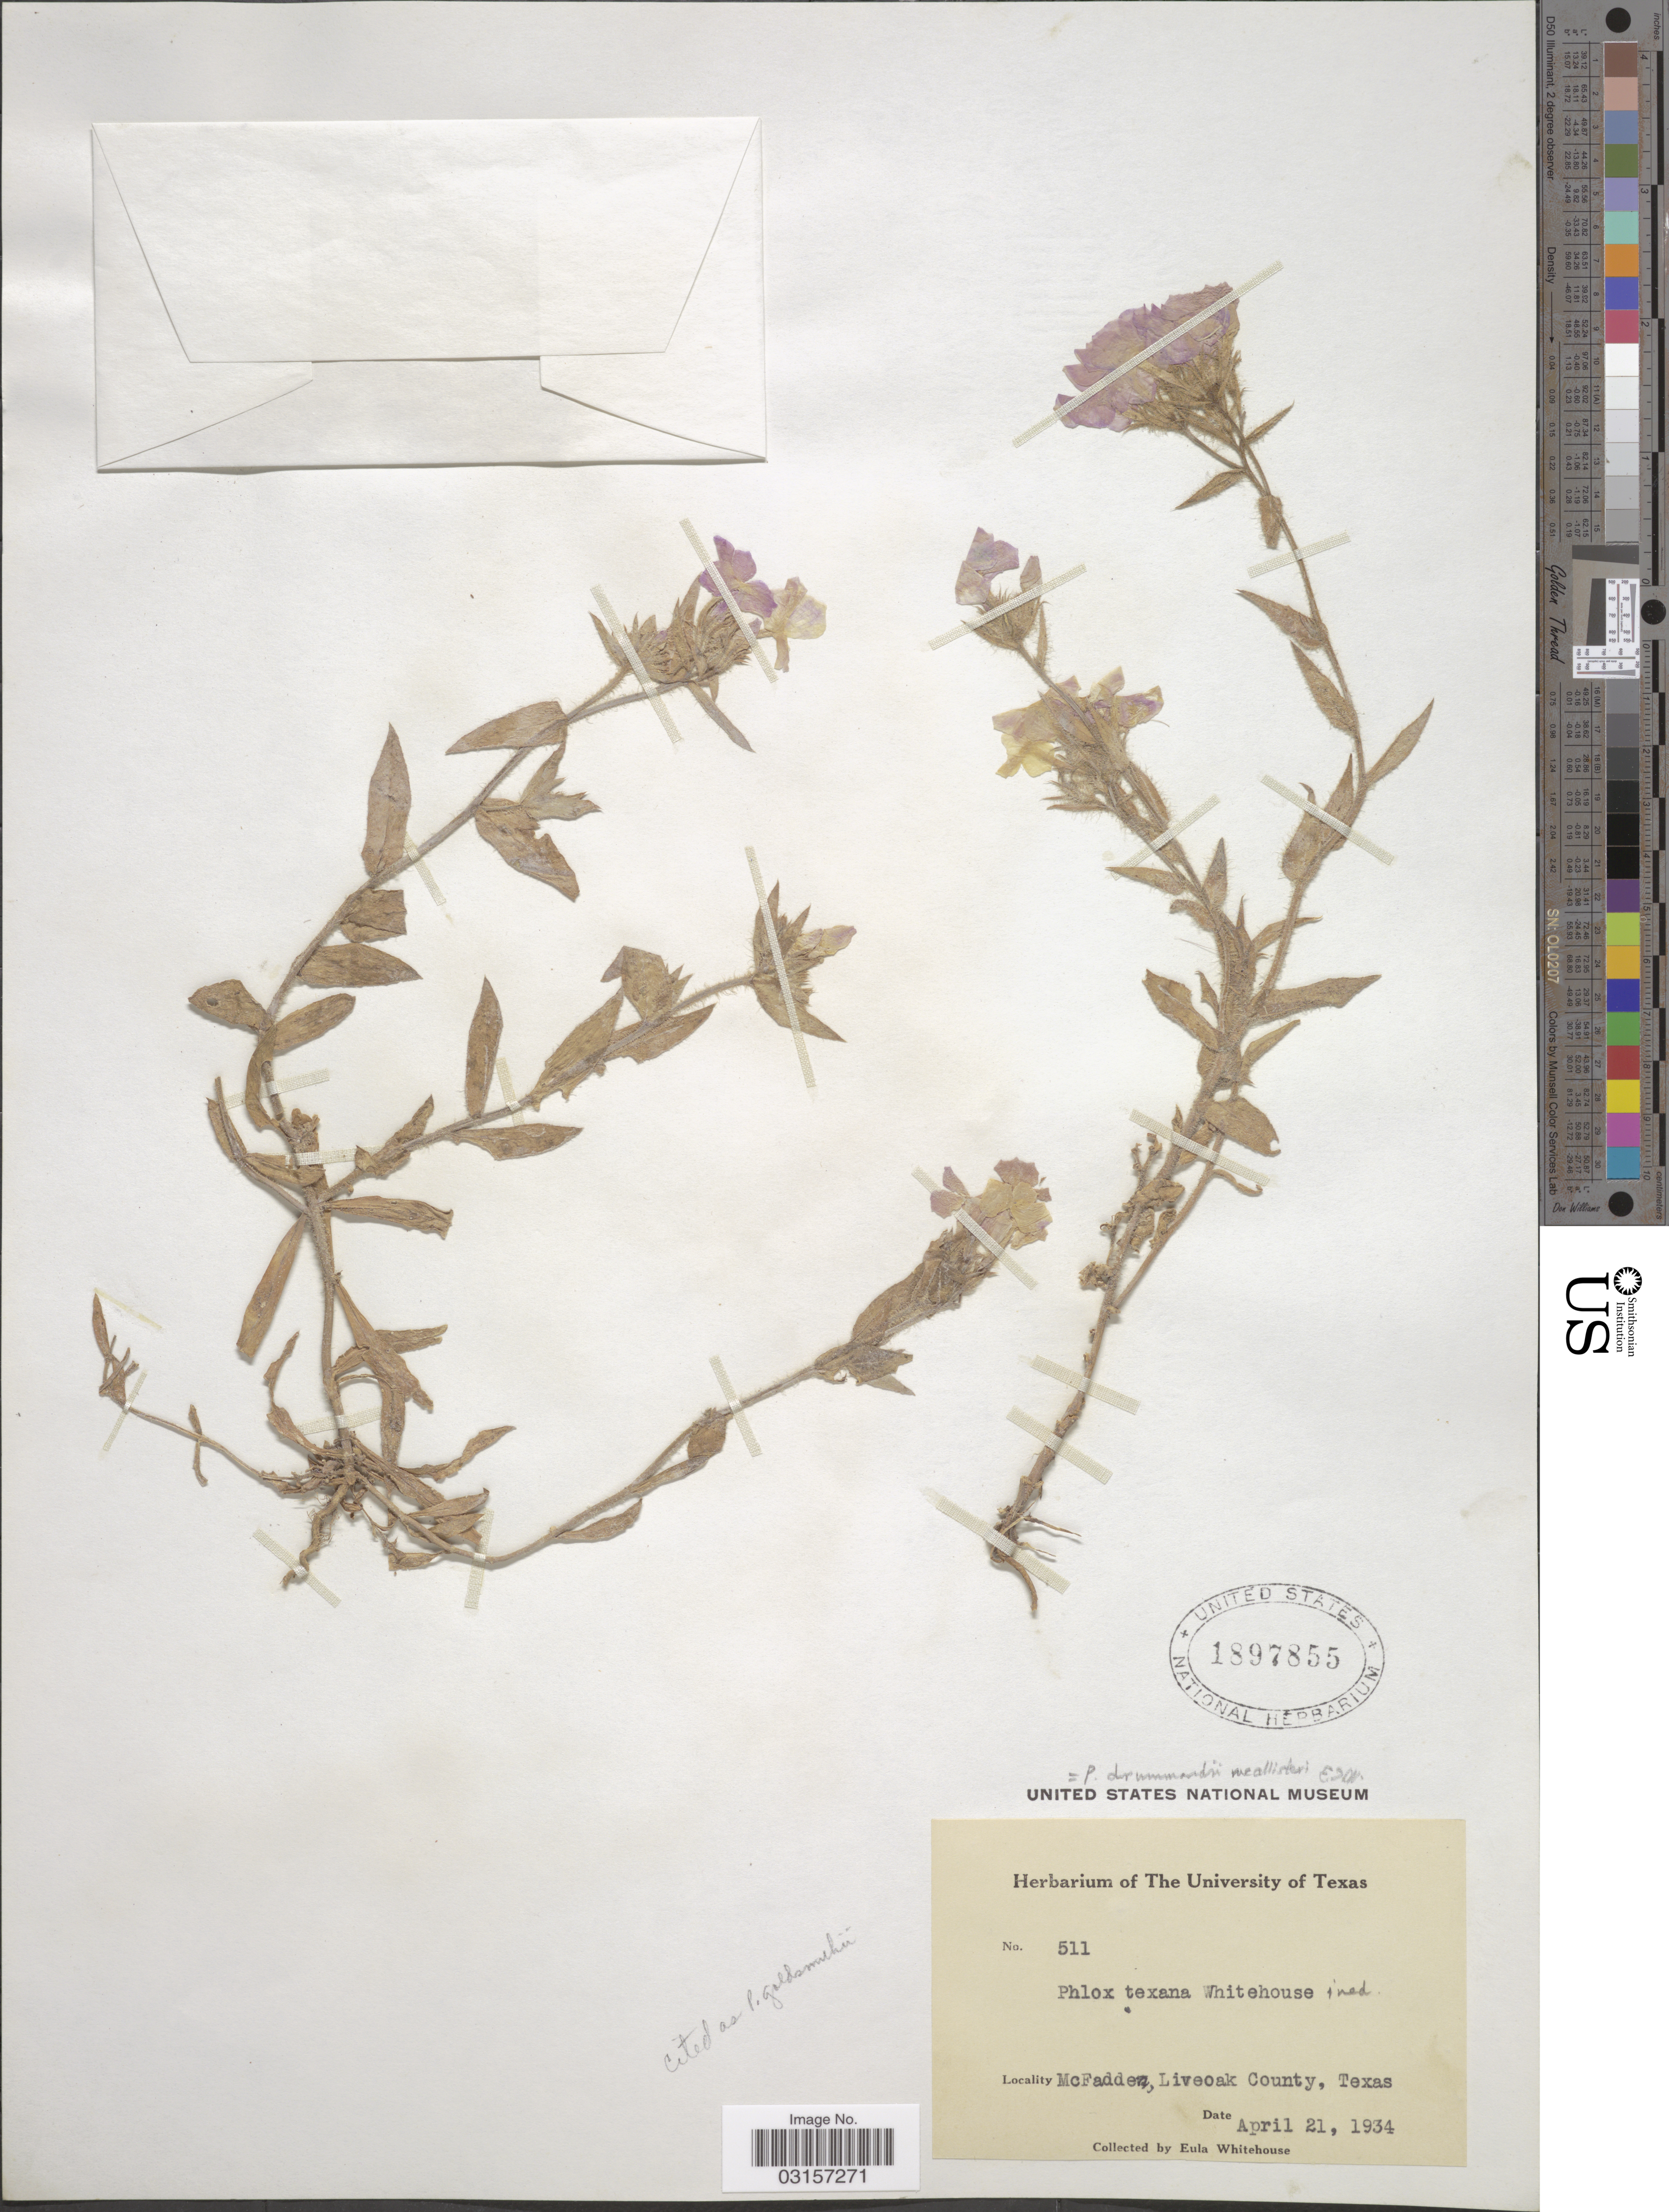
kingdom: Plantae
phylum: Tracheophyta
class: Magnoliopsida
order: Ericales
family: Polemoniaceae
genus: Phlox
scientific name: Phlox drummondii subsp. drummondii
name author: Hook.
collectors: E. Whitehouse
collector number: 511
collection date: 1934-04-21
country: United States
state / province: Texas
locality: McFadden, Liveoak County, Texas.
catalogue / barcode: US 1897855